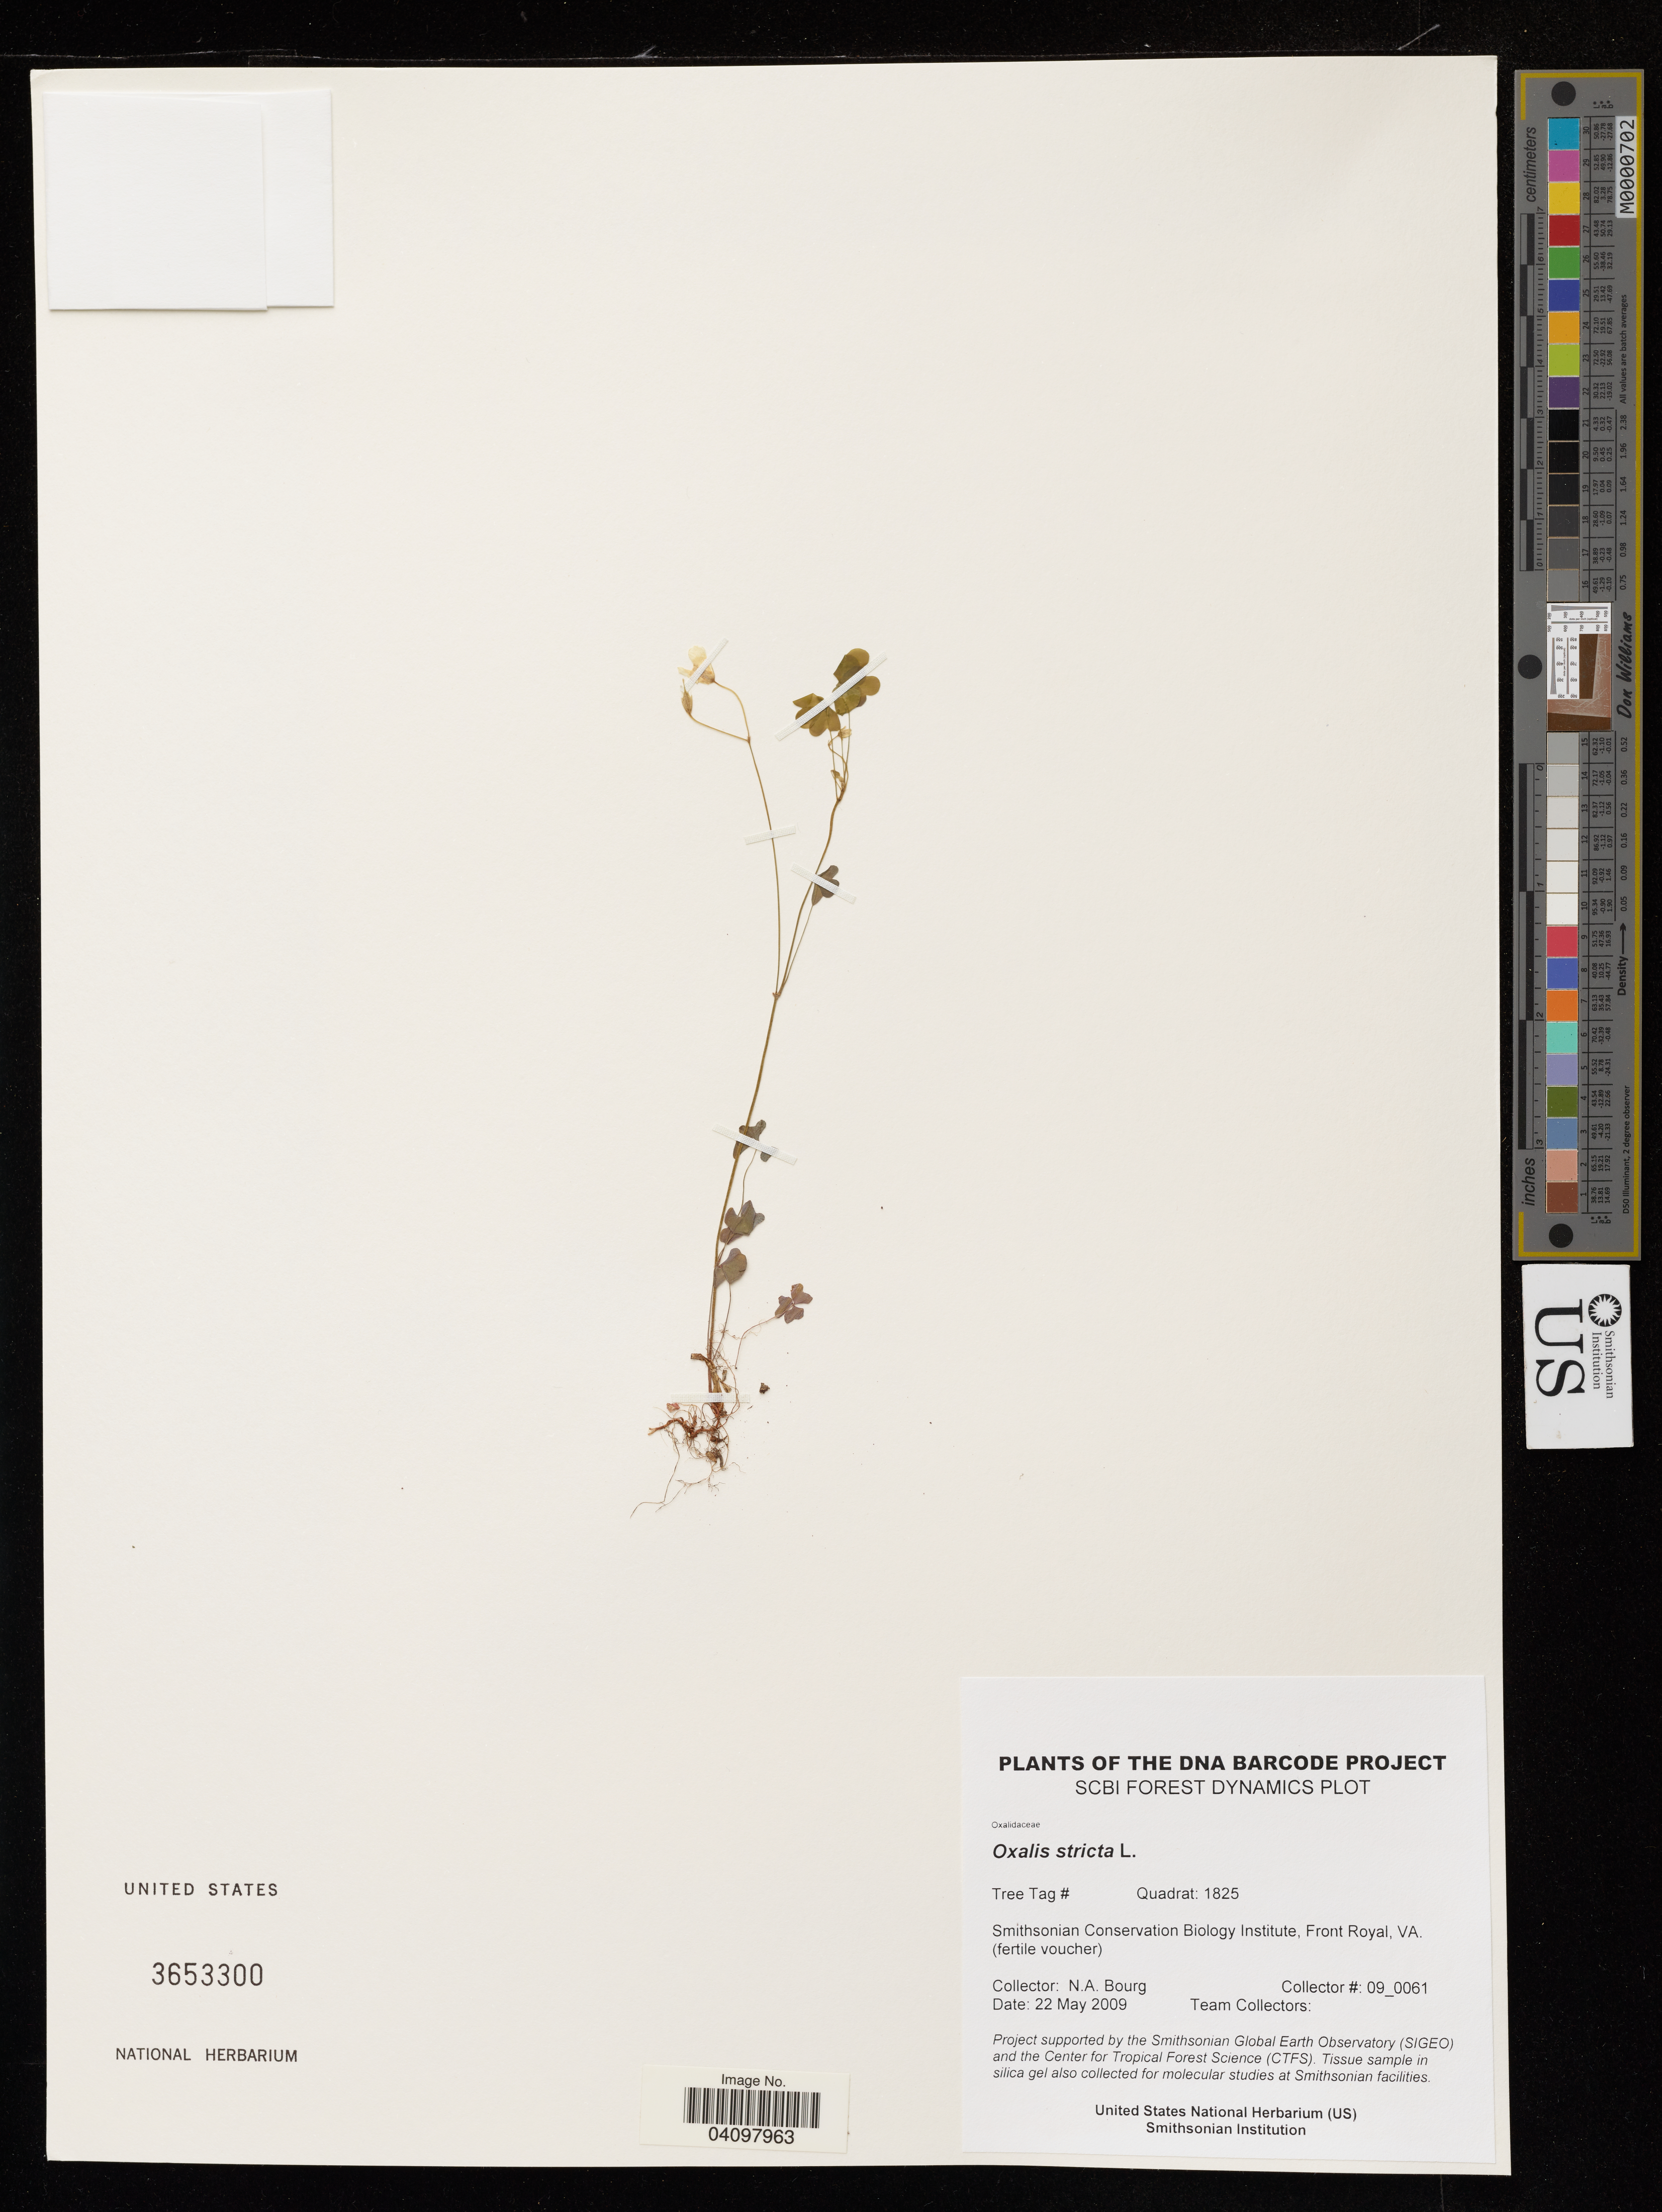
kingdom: Plantae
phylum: Tracheophyta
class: Magnoliopsida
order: Oxalidales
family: Oxalidaceae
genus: Oxalis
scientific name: Oxalis stricta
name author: L.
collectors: N. A. Bourg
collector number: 09_0061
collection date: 2009-05-22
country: United States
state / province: Virginia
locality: Smithsonian Conservation Biology Institute, Front Royal.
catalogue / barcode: US 3653300